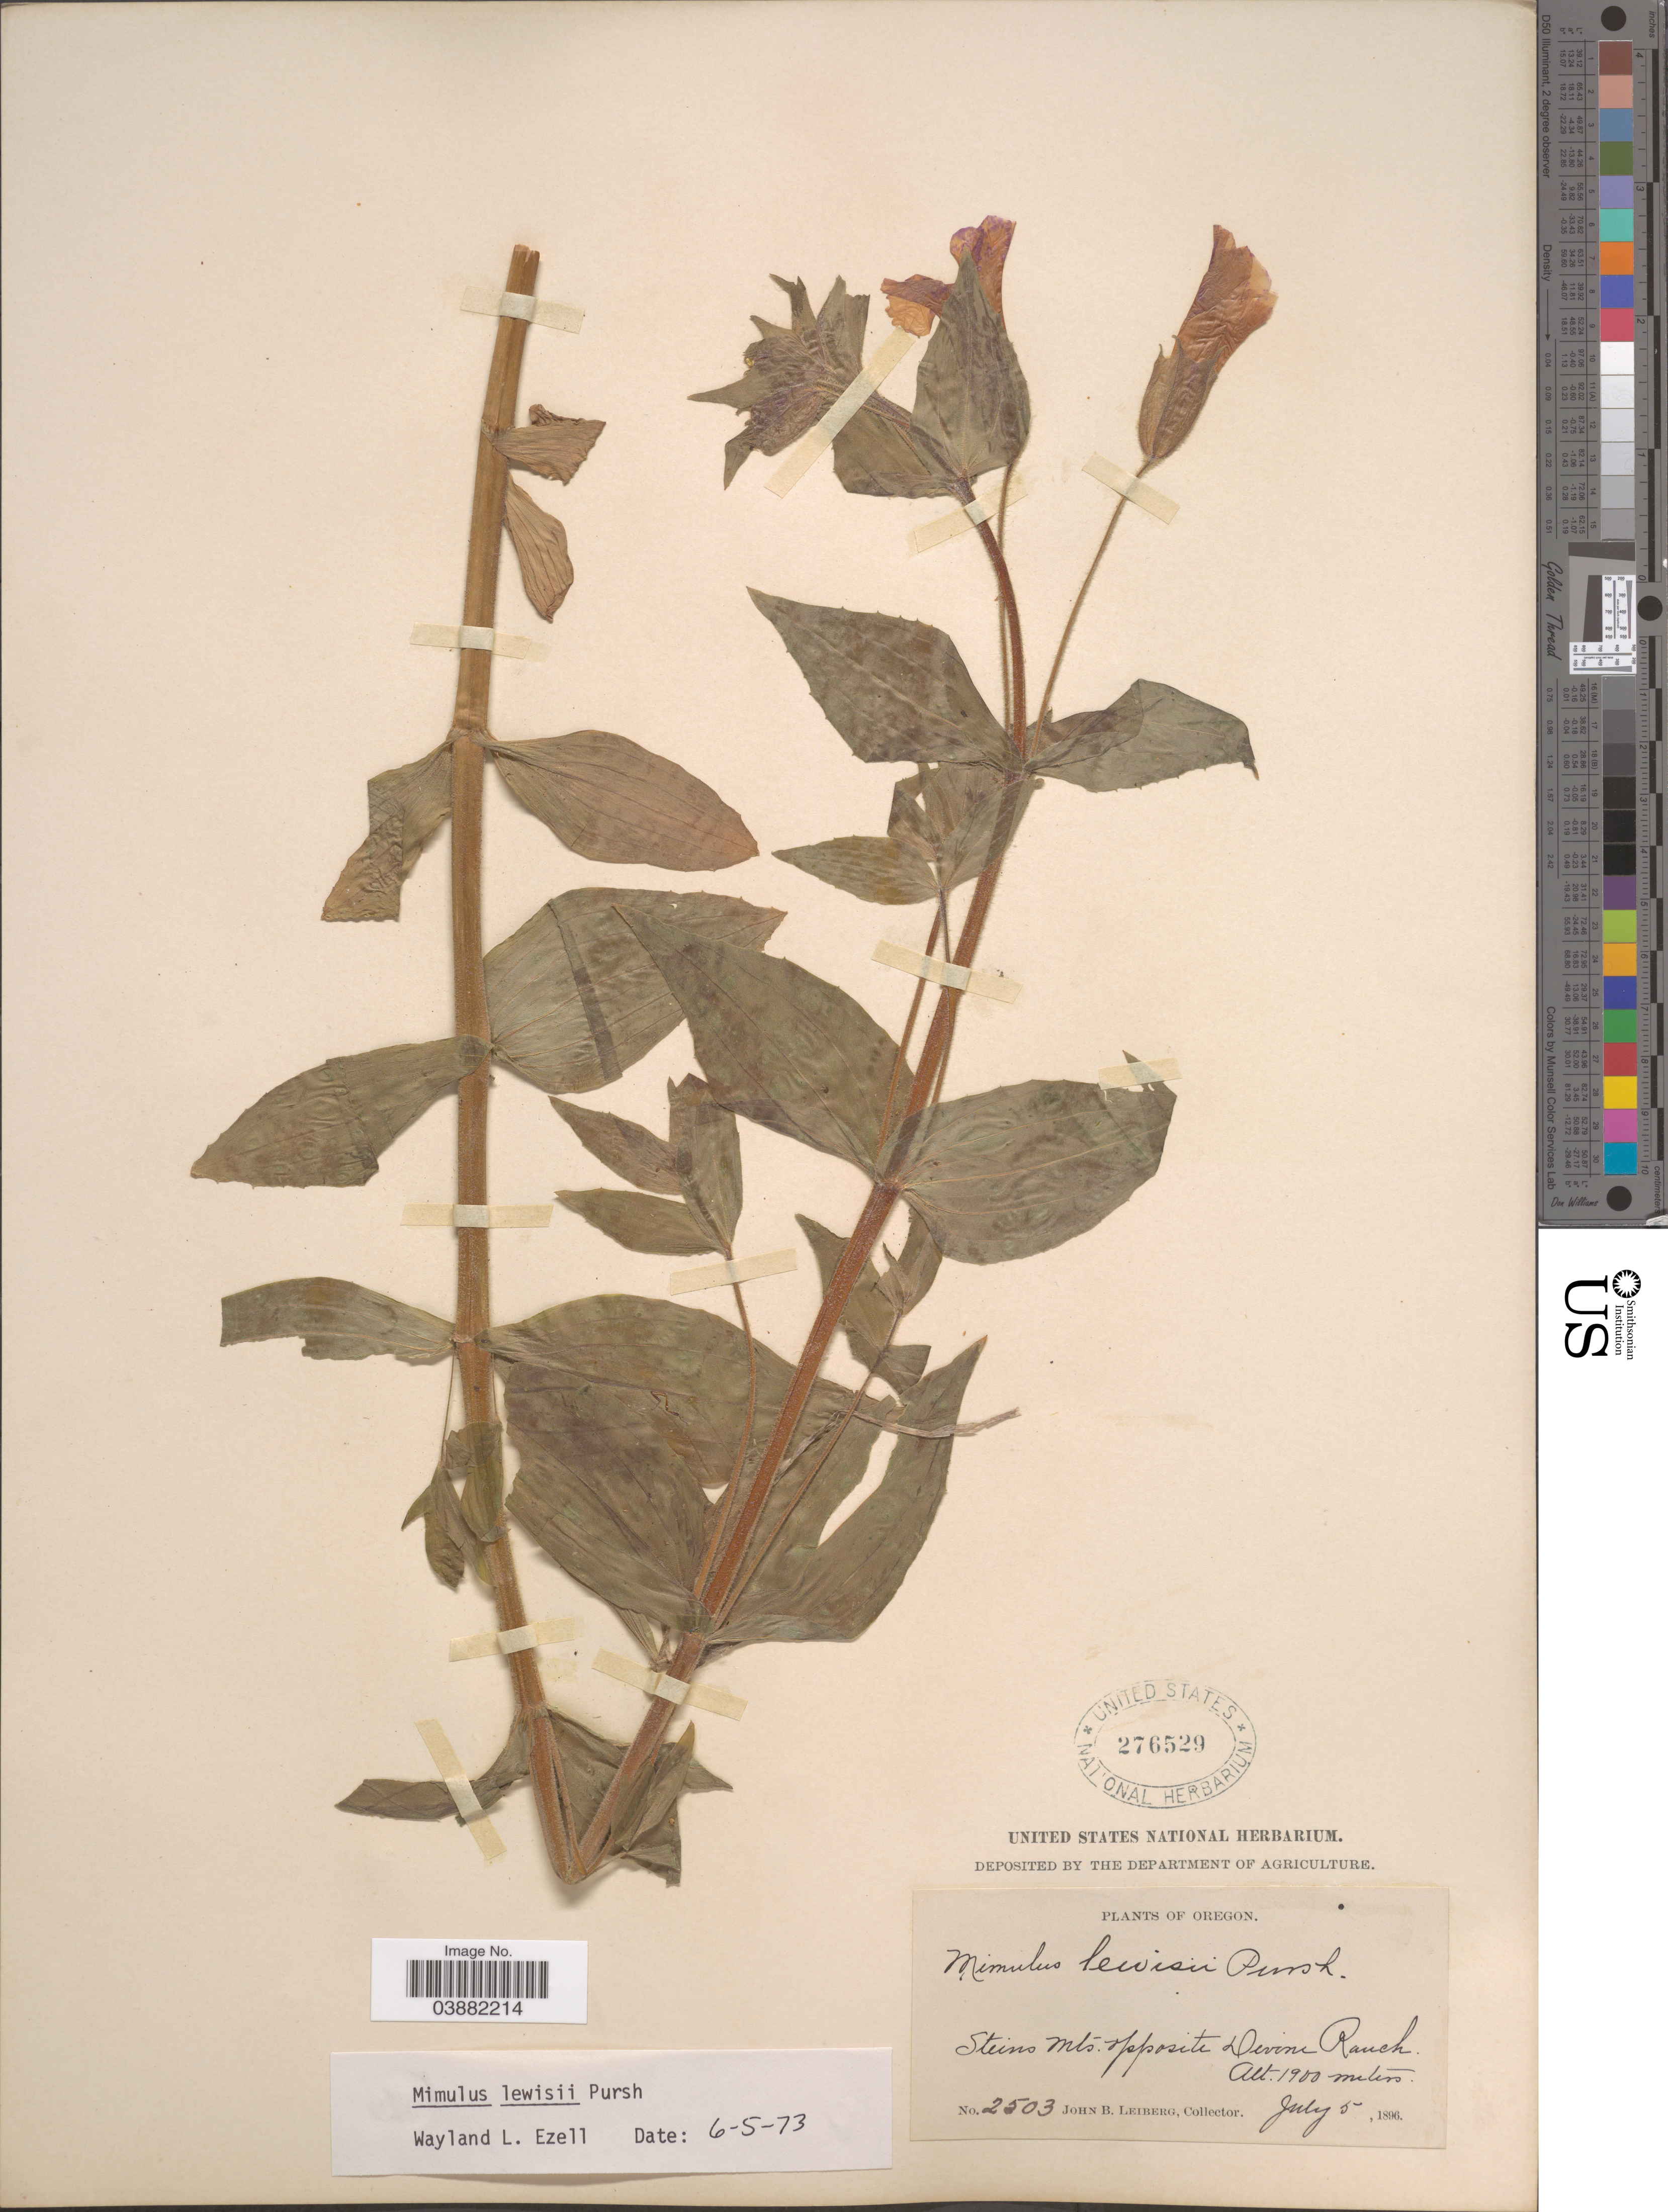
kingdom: Plantae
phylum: Tracheophyta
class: Magnoliopsida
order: Lamiales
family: Phrymaceae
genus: Mimulus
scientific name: Mimulus lewisii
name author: Pursh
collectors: J. B. Leiberg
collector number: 2503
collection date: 1896-07-05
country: United States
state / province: Oregon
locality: Steins Mts. opposite Devine Ranch.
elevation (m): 1900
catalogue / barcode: US 276529